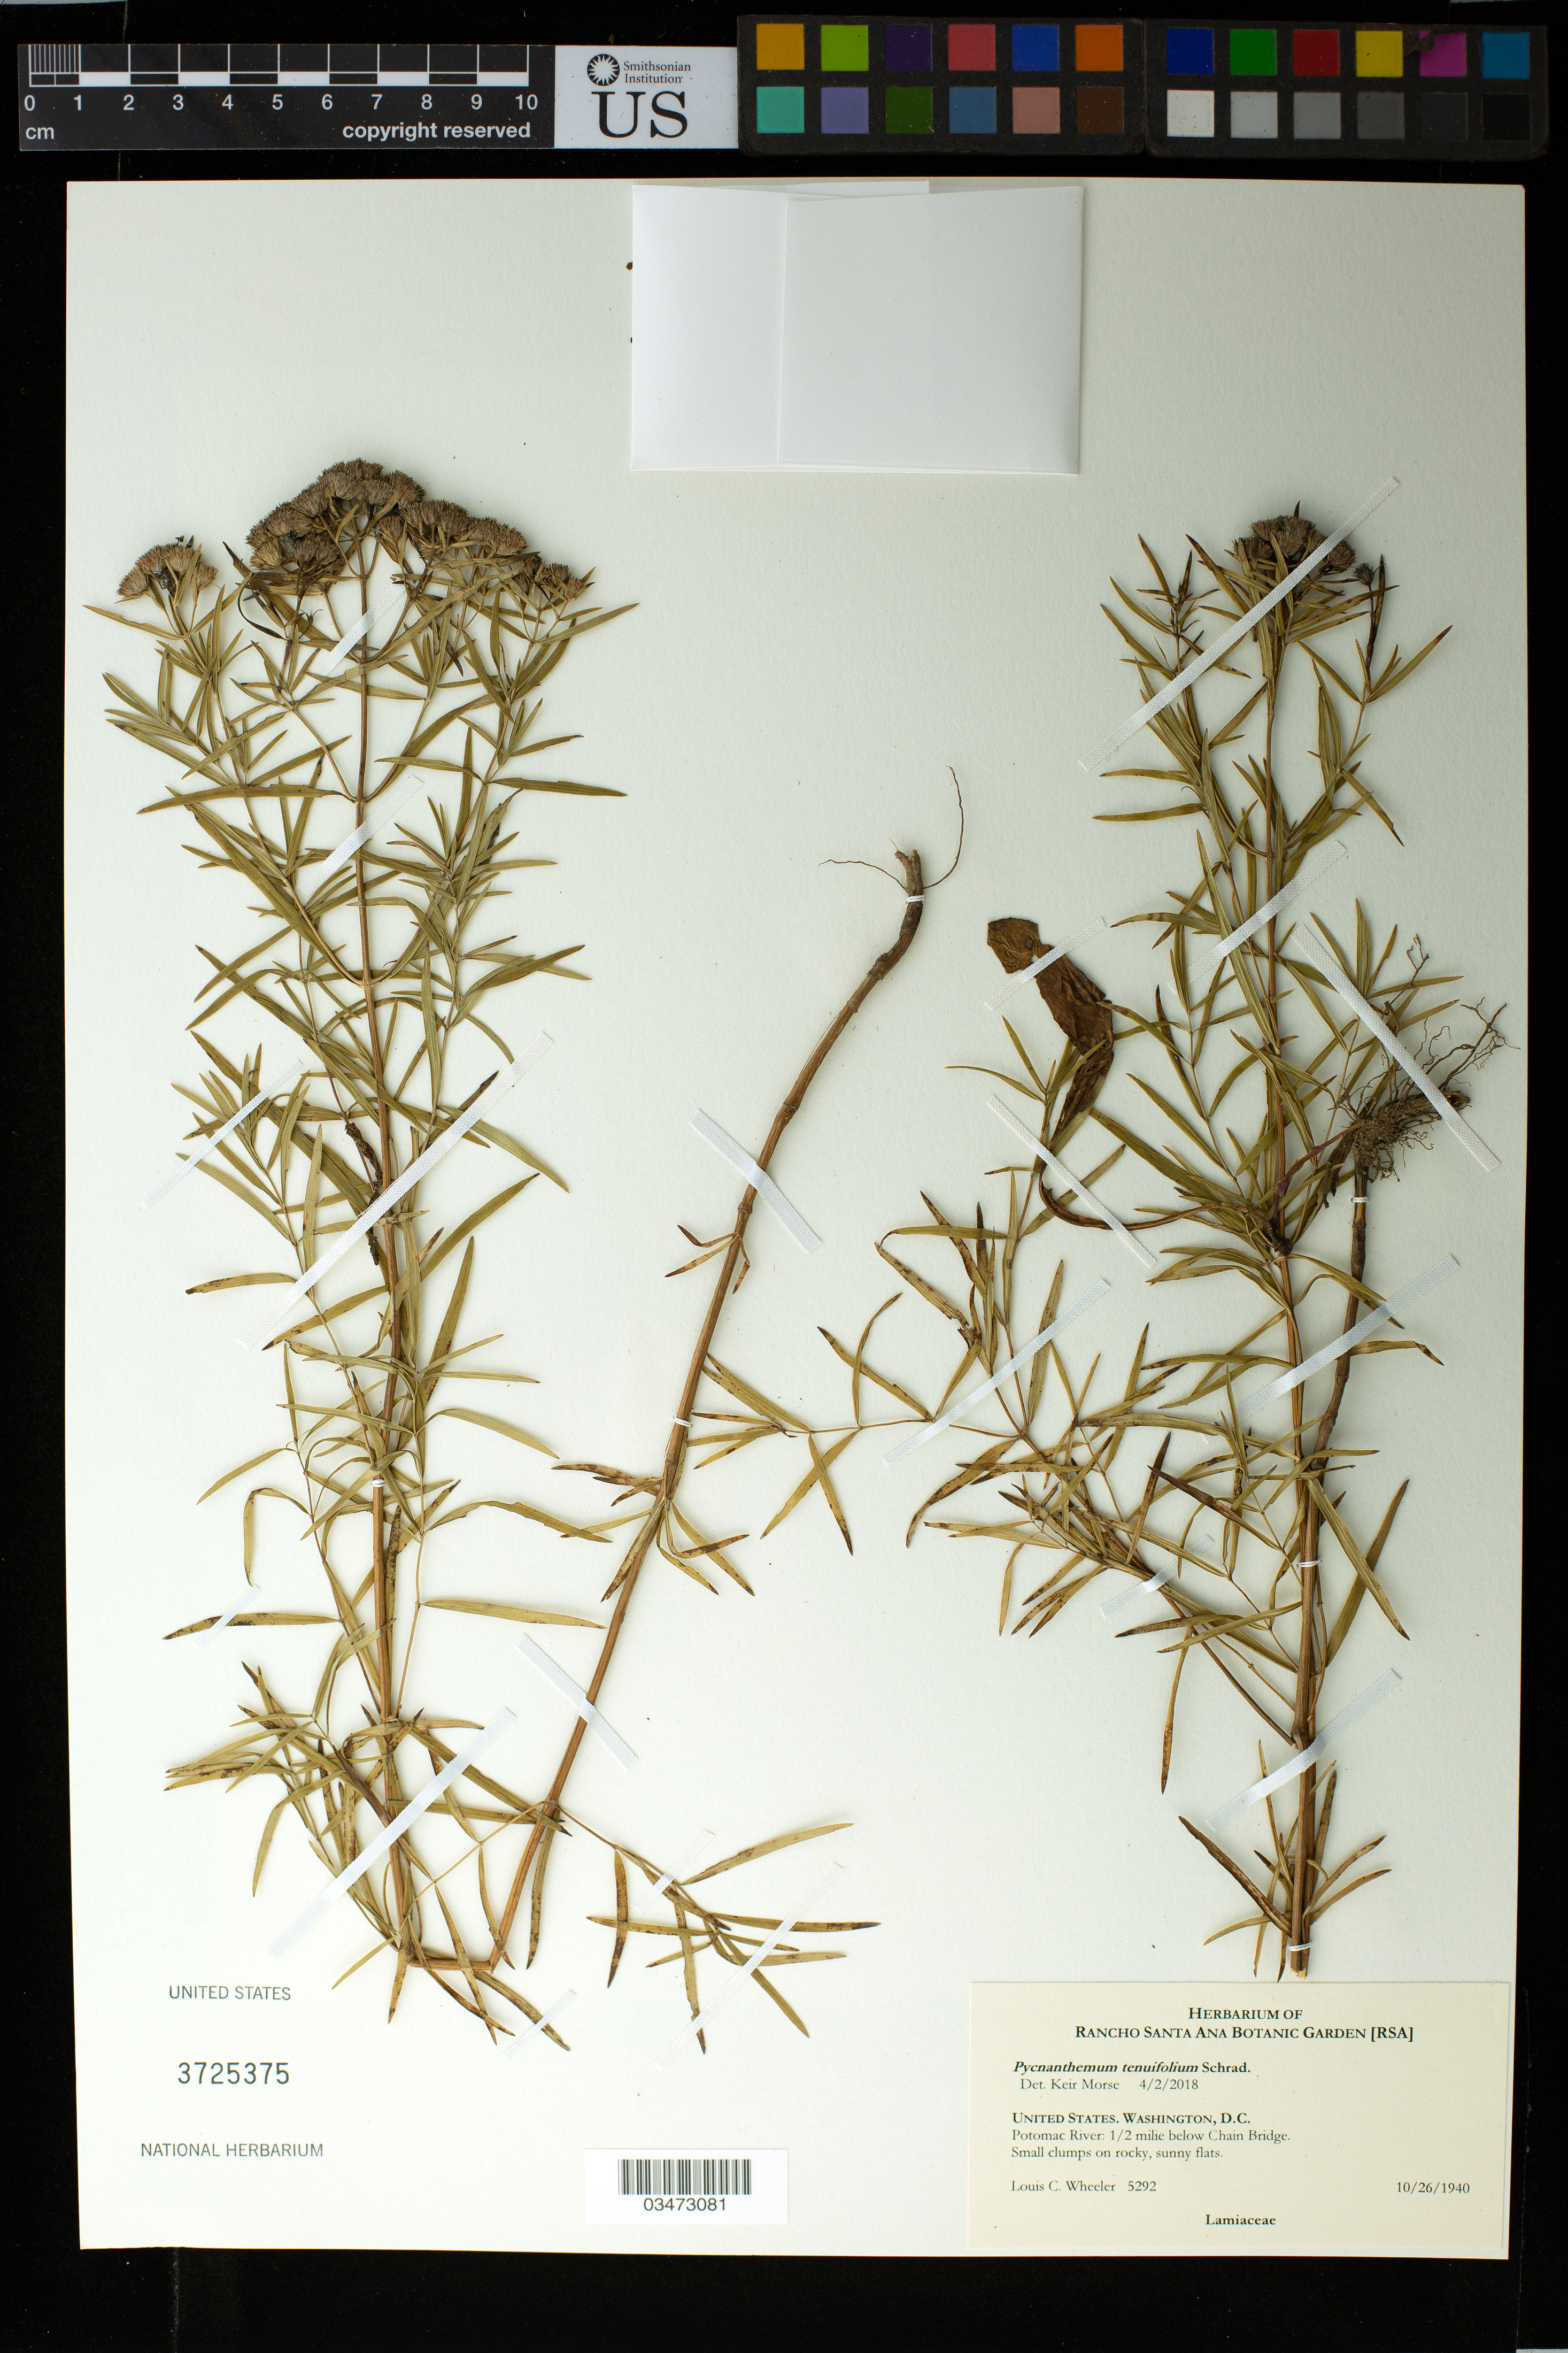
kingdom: Plantae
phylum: Tracheophyta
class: Magnoliopsida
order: Lamiales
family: Lamiaceae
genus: Pycnanthemum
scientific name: Pycnanthemum tenuifolium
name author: Schrad.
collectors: L. C. Wheeler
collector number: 5292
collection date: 1940-10-26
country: United States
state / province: Washington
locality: Potomac River. 1/2 mile below Chain Bridge. Small clumps on rocky, sunny flats.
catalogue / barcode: US 3725375